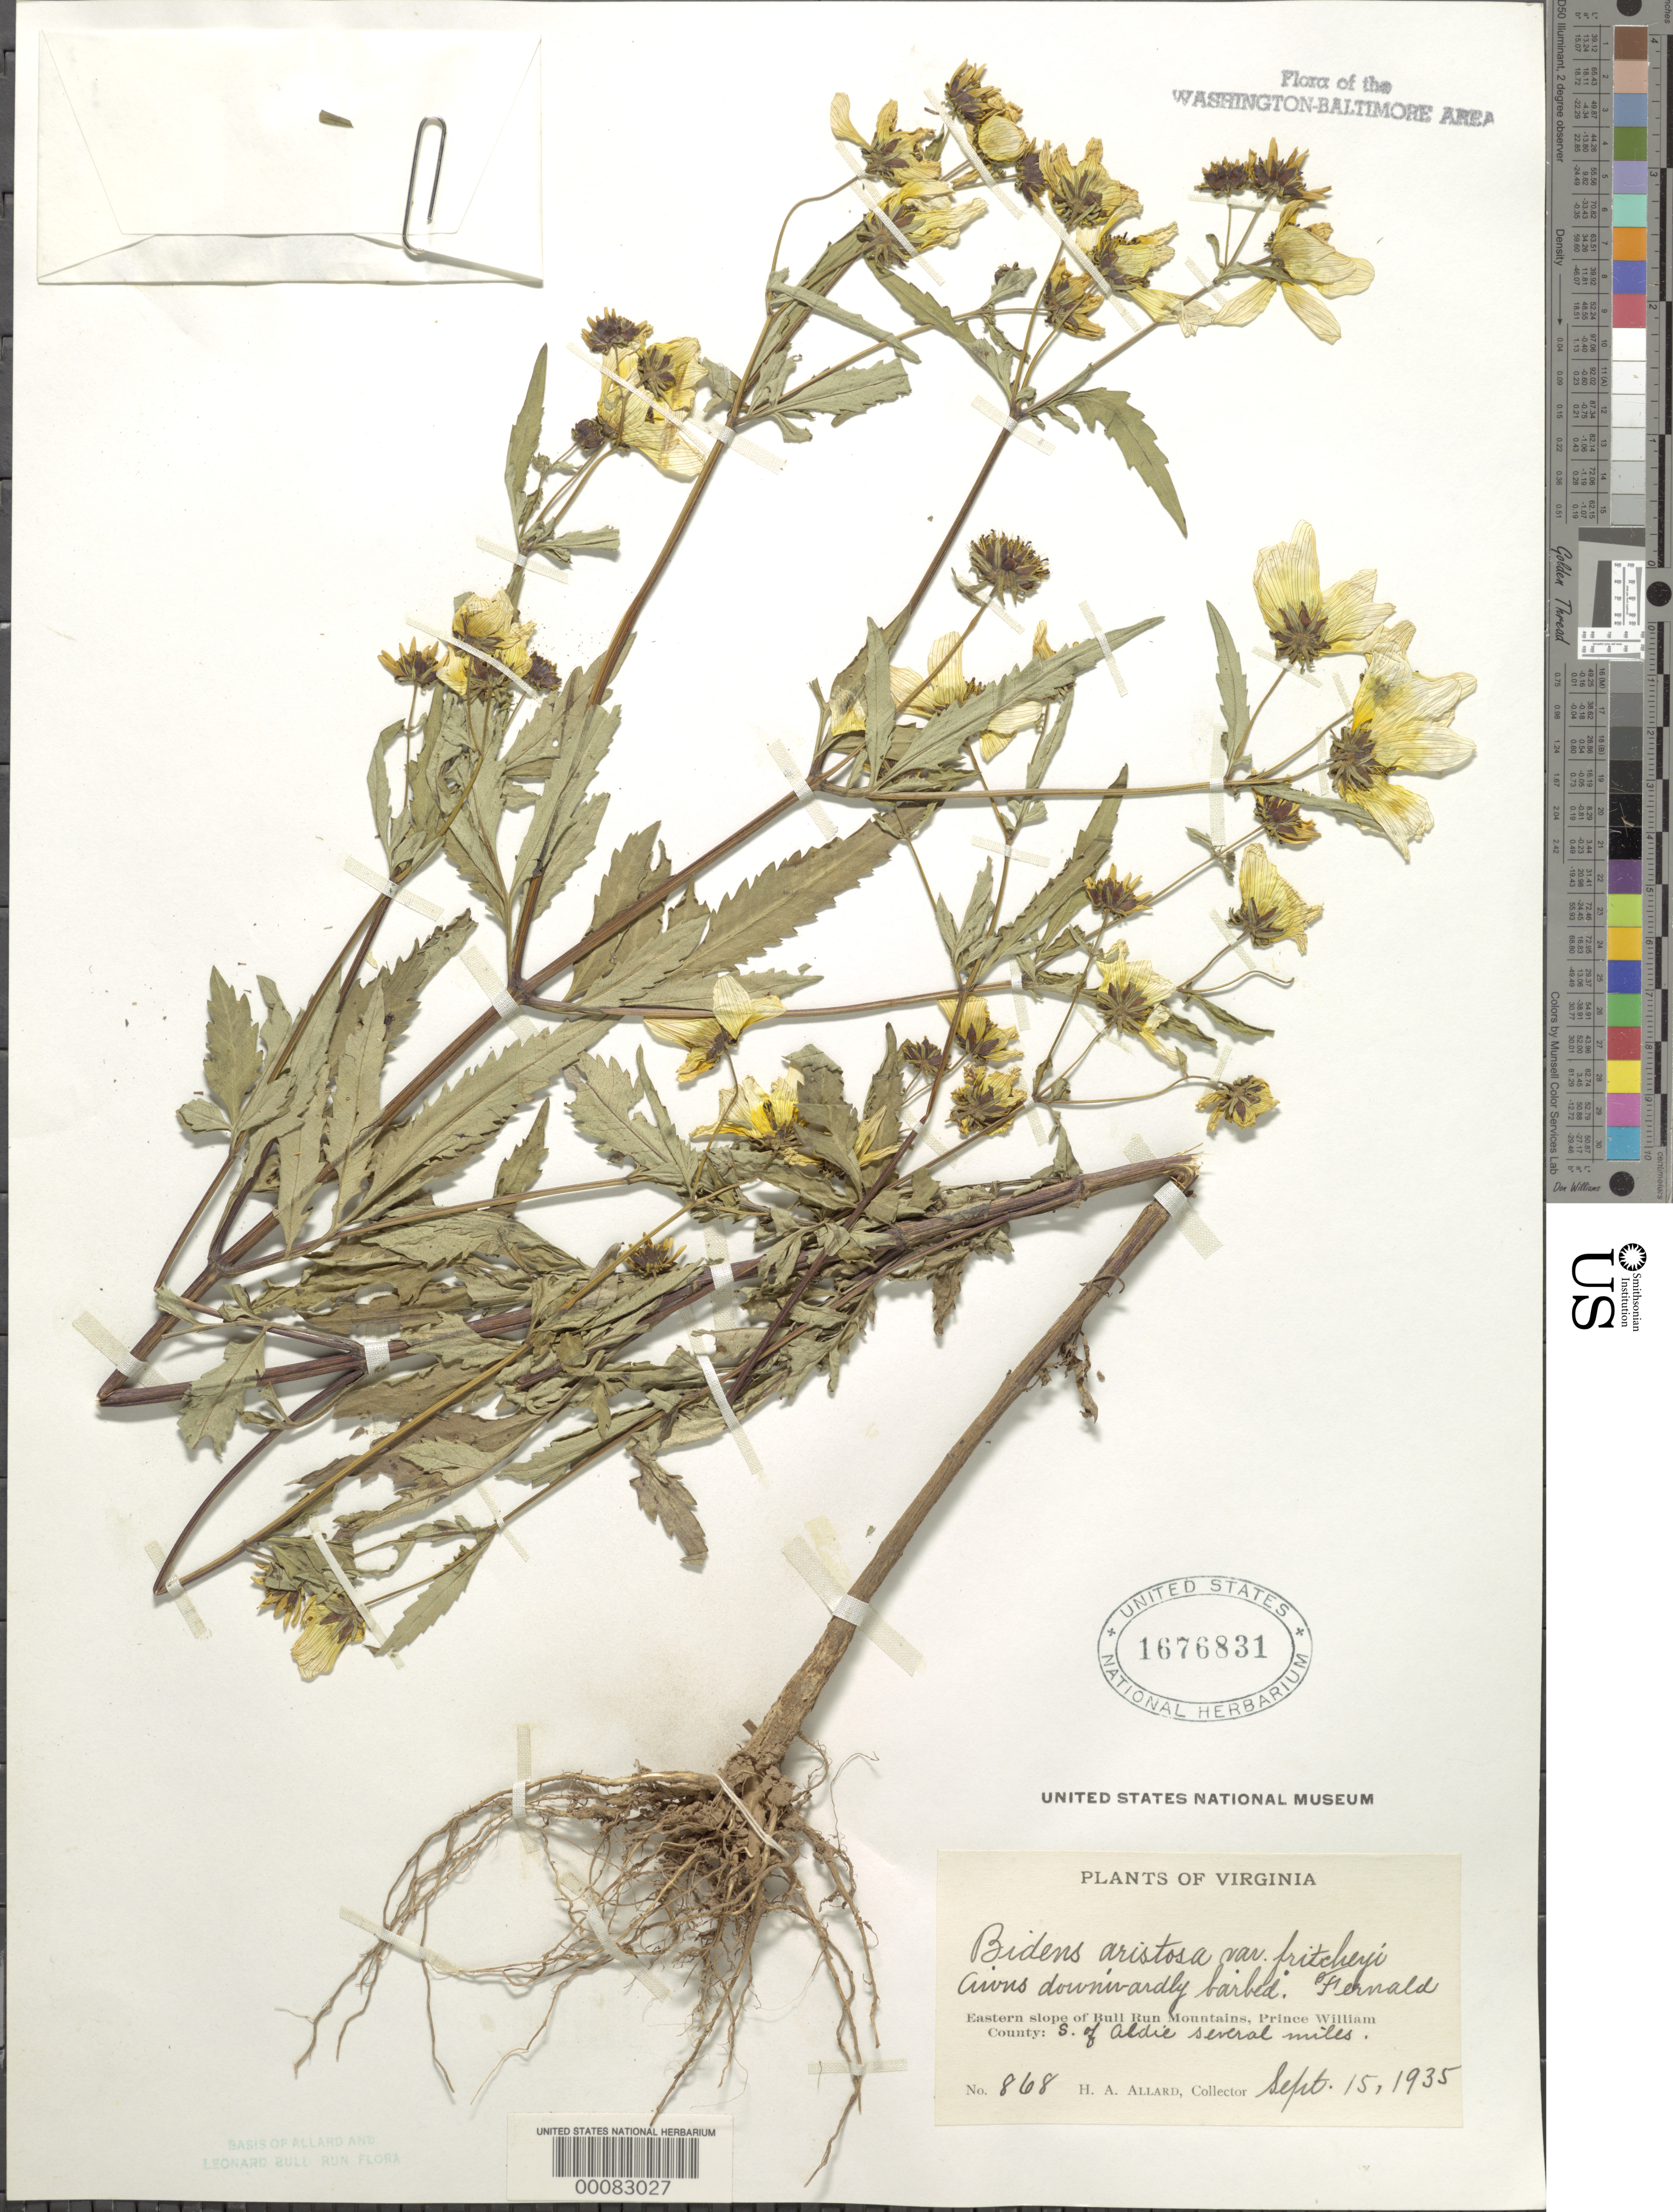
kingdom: Plantae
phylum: Tracheophyta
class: Magnoliopsida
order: Asterales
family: Asteraceae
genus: Bidens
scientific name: Bidens aristosa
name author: (Michx.) Britton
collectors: H. A. Allard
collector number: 868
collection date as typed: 15 Sep 1935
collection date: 1935-09-15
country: United States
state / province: Virginia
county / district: Prince William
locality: South of Aldie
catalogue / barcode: US 1676831